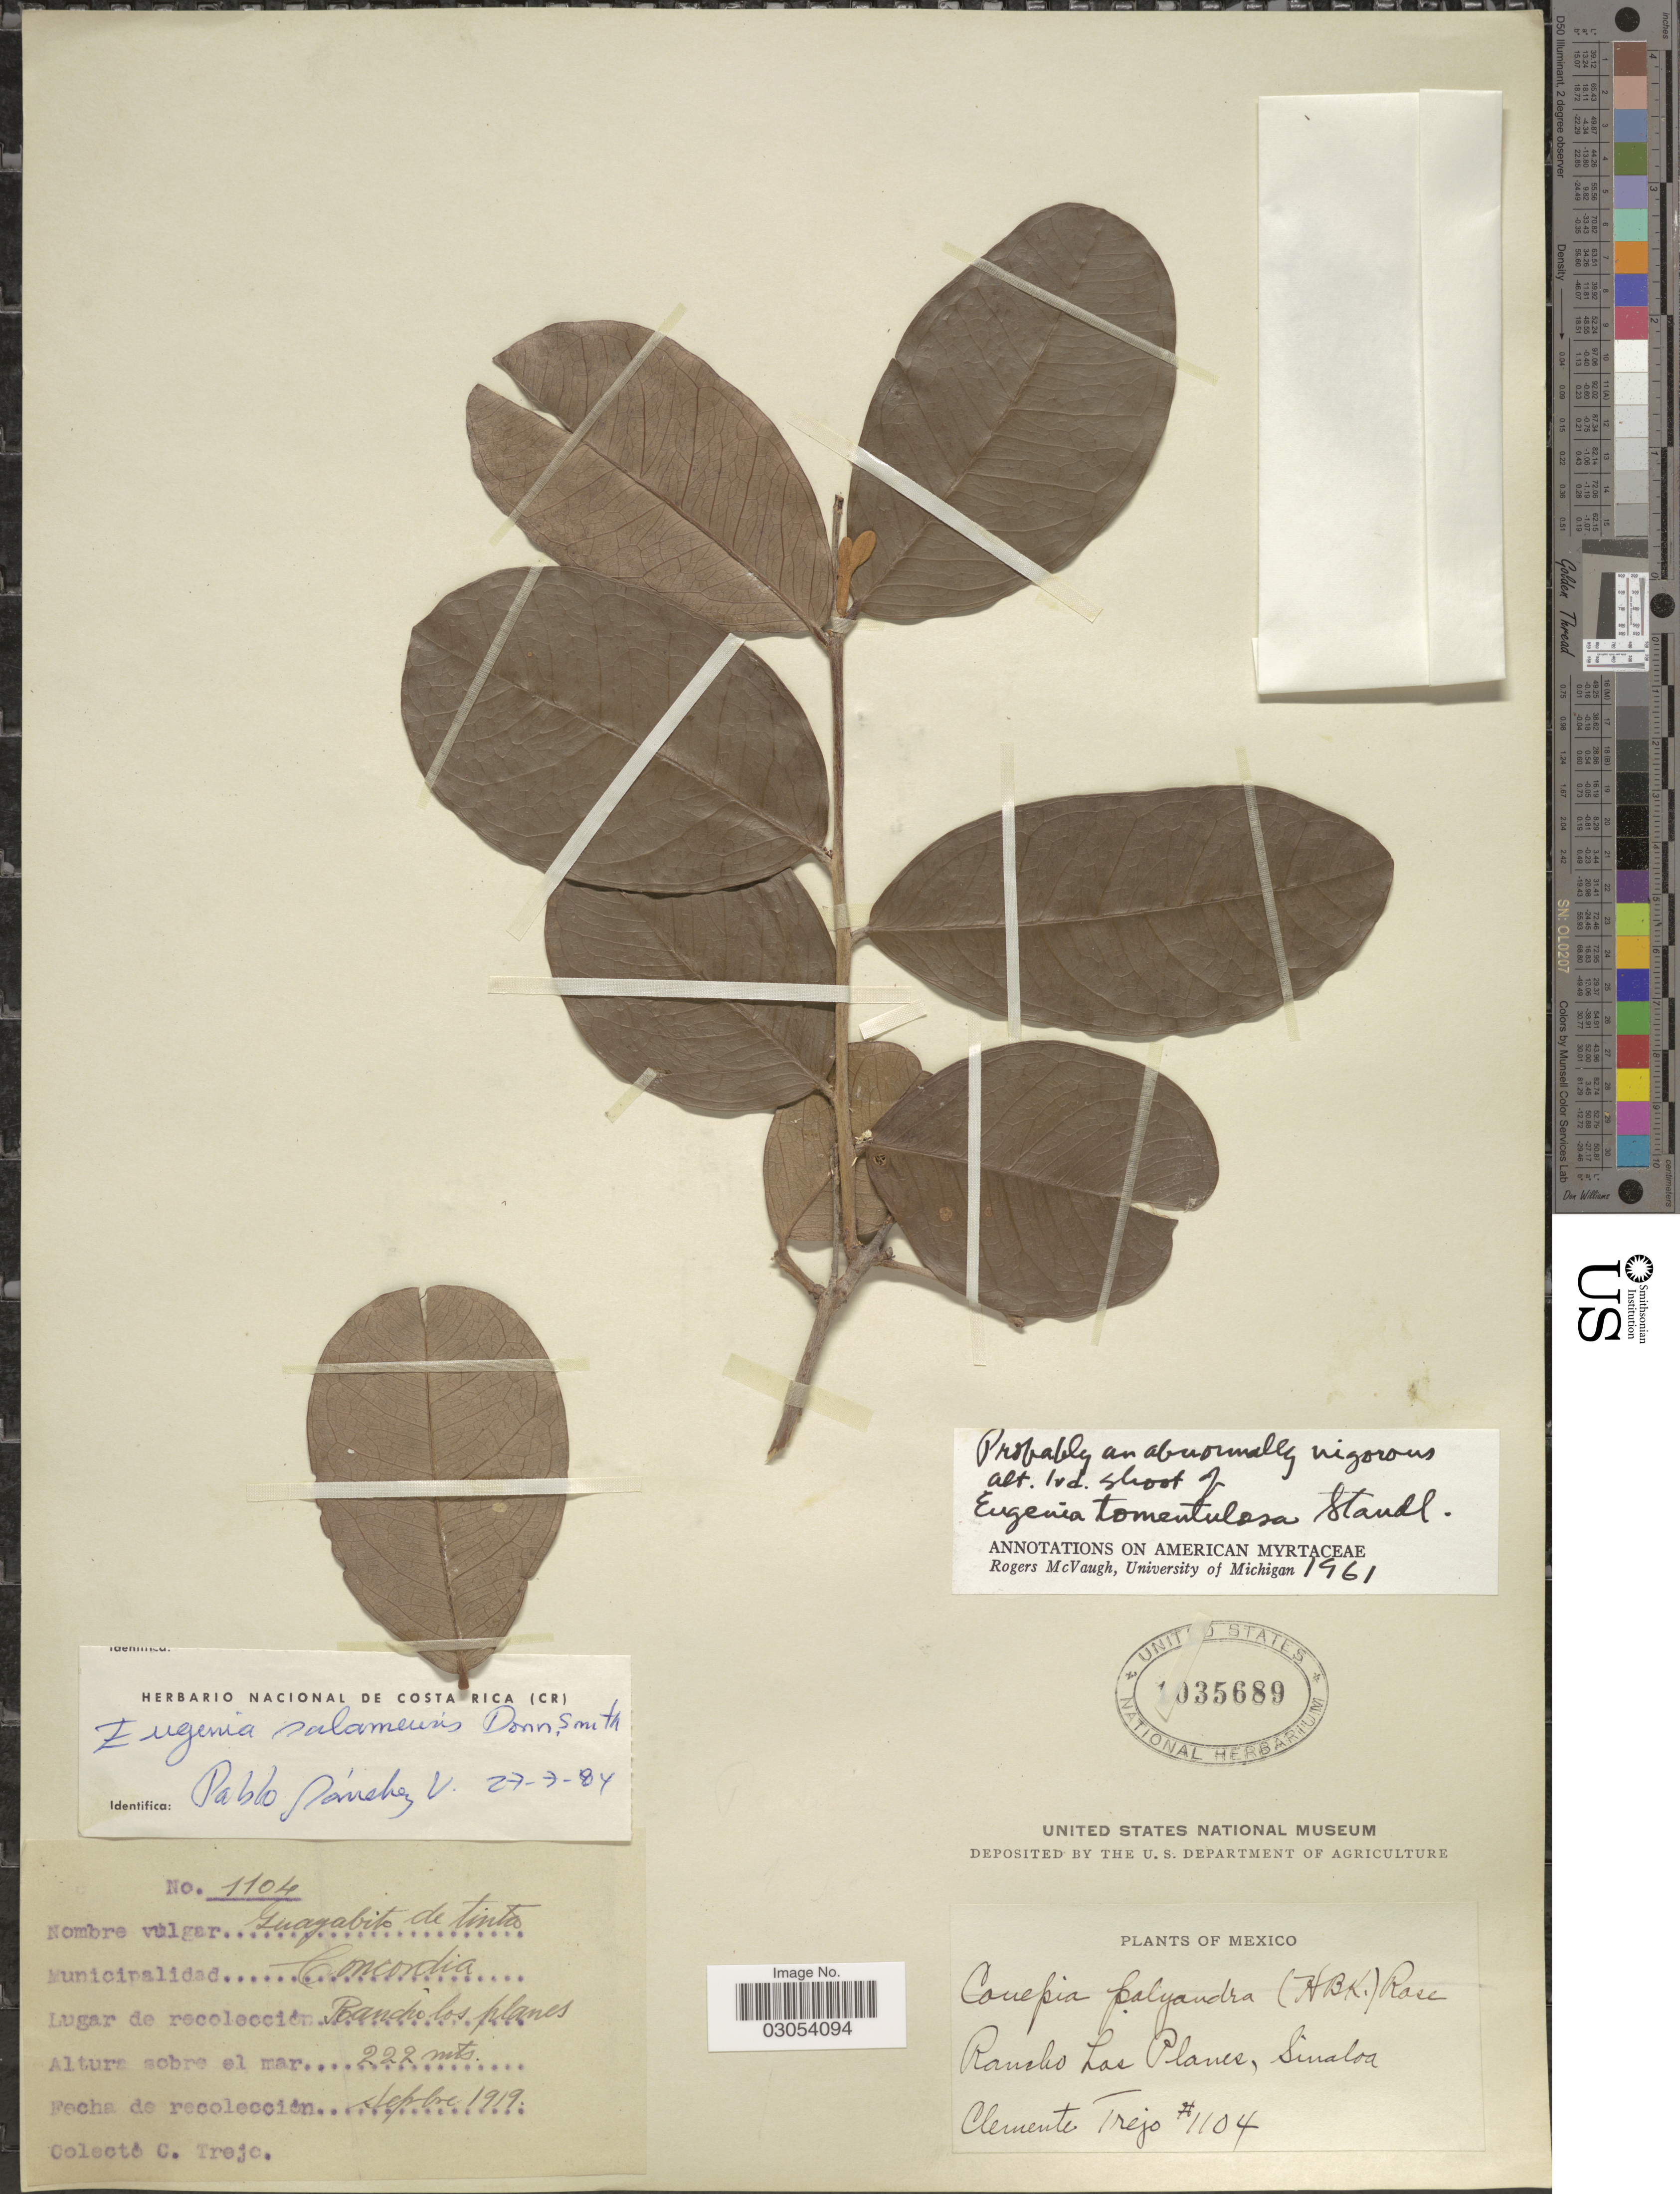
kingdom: Plantae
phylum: Tracheophyta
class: Magnoliopsida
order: Myrtales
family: Myrtaceae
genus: Eugenia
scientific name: Eugenia salamensis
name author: Donn. Sm.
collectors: C. Trejo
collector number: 1104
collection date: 1919-09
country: Mexico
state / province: Sinaloa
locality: Rancho Las Planes. Municipalidad Concordia.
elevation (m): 222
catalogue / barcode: US 1035689